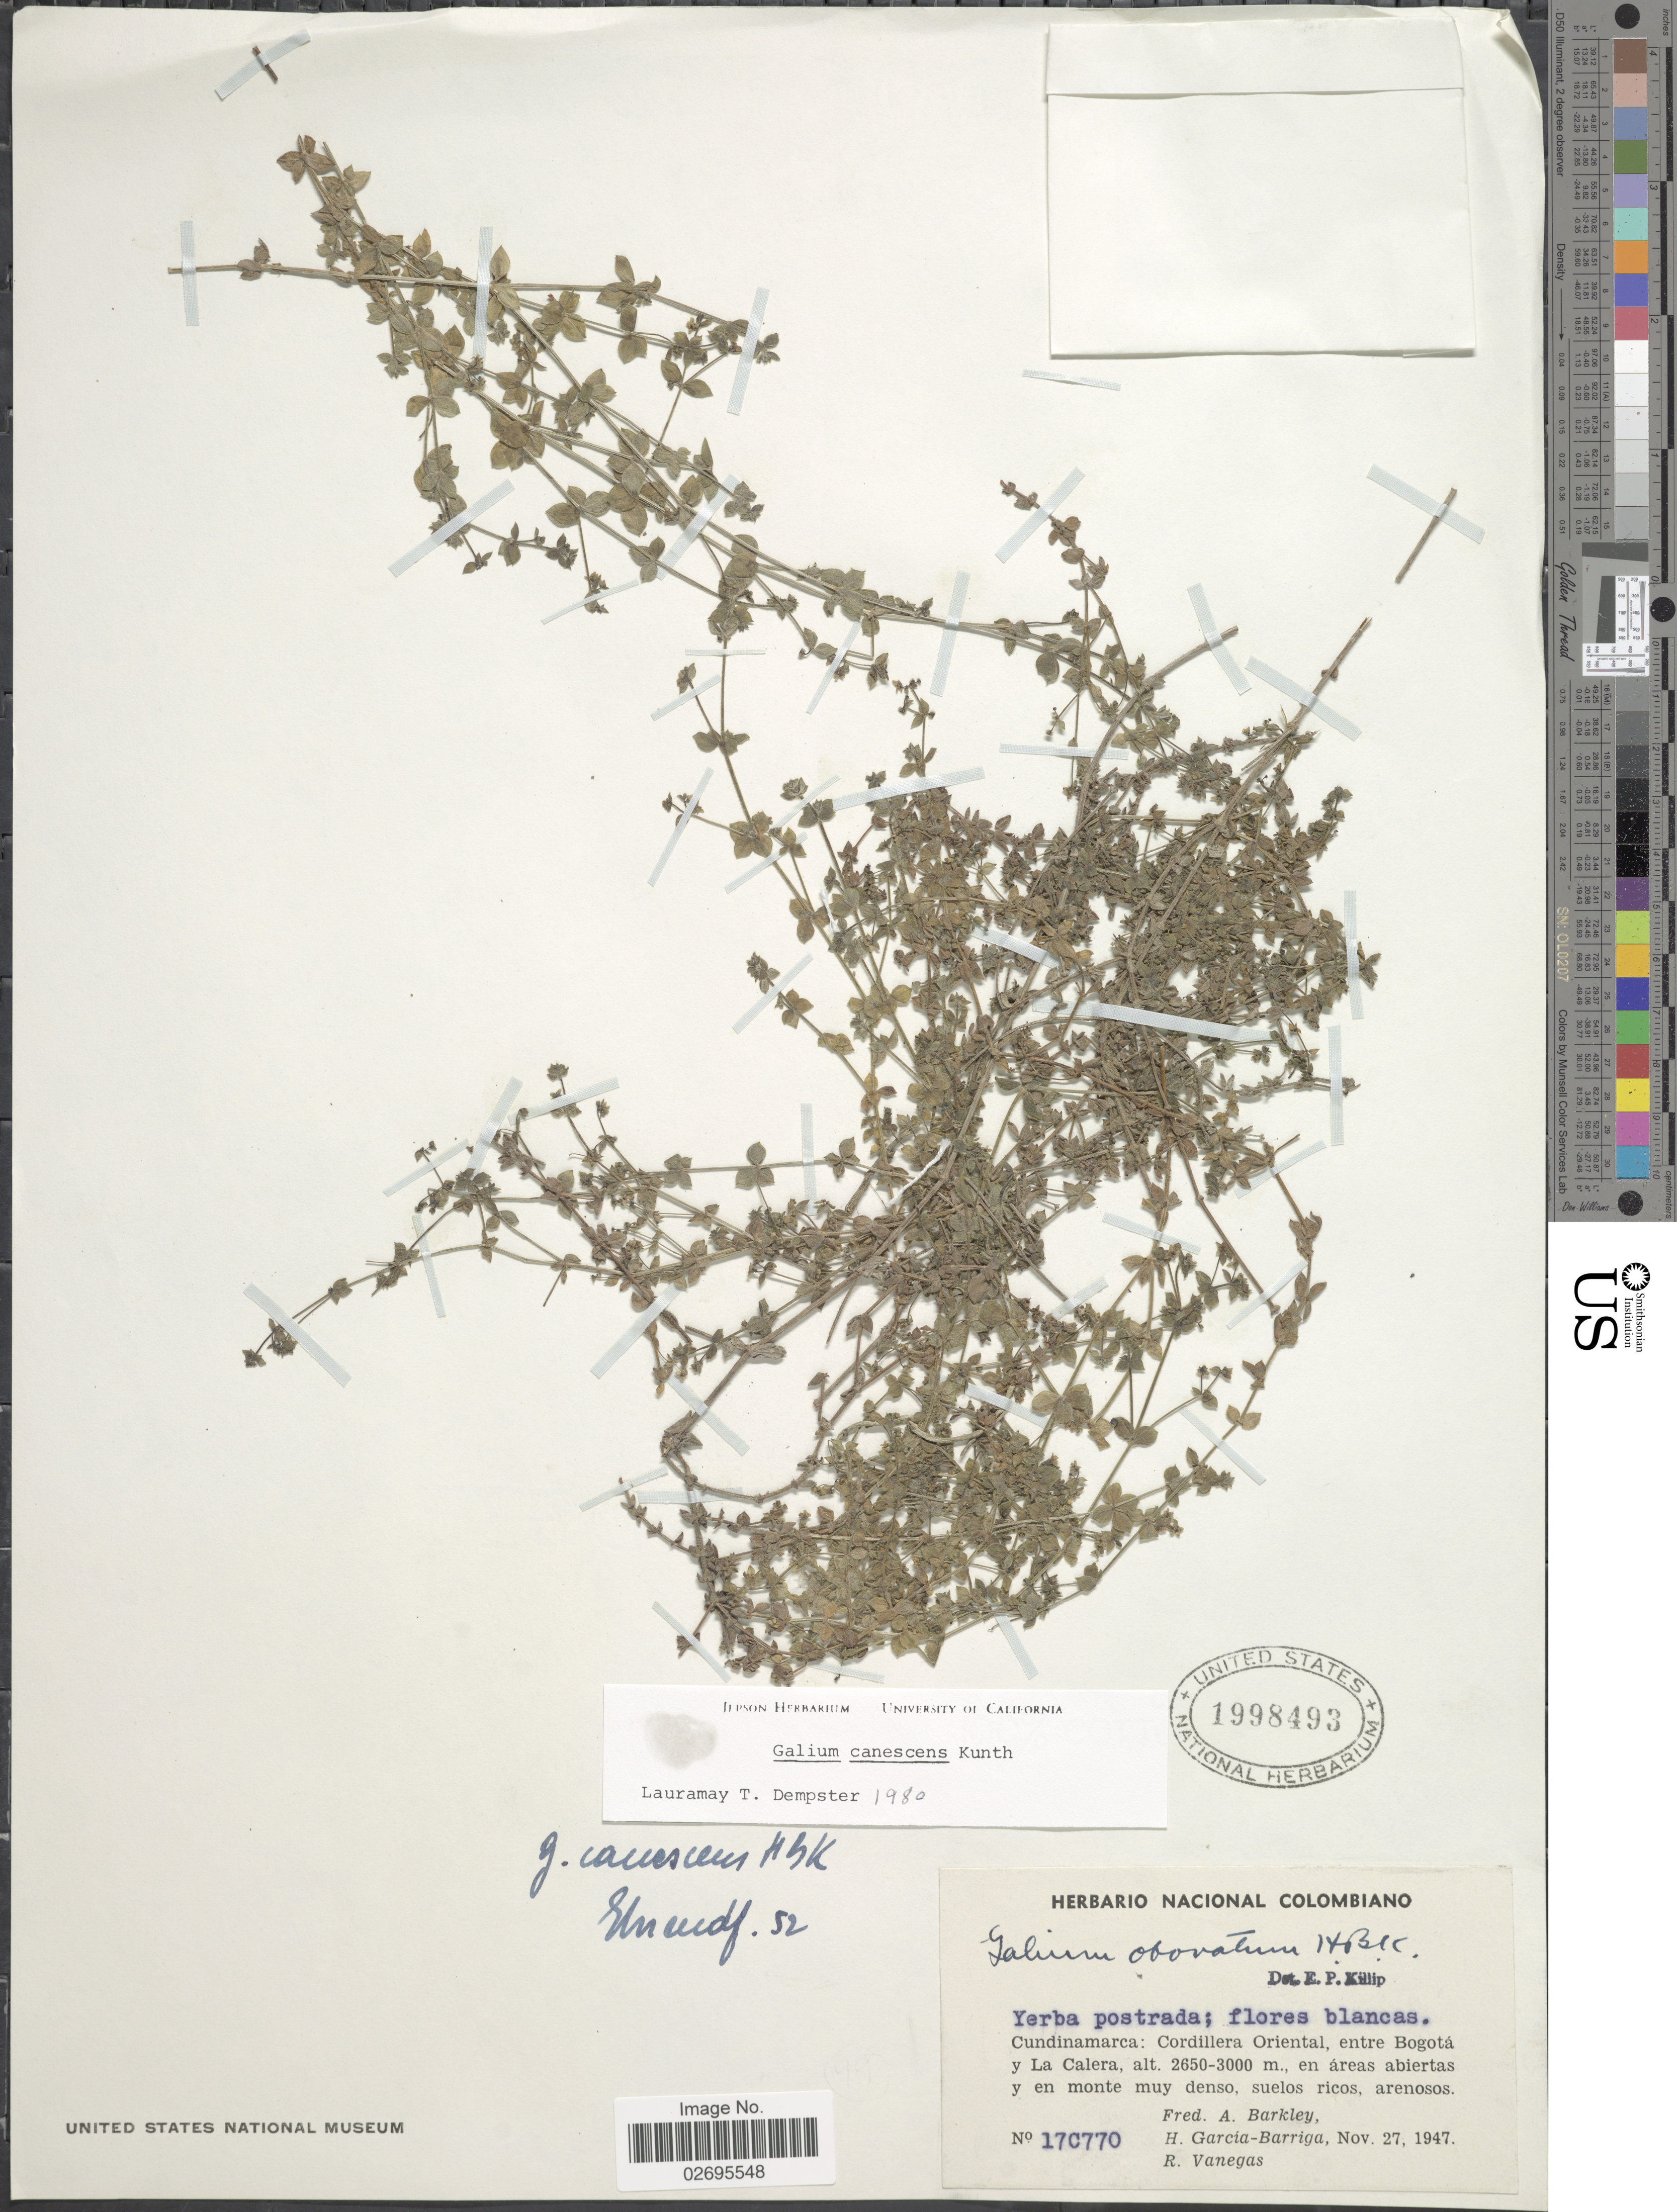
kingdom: Plantae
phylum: Tracheophyta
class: Magnoliopsida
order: Gentianales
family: Rubiaceae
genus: Galium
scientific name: Galium canescens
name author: Kunth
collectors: F. A. Barkley, H. García Barriga & R. Vanegas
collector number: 17C770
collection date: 1947-11-27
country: Colombia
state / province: Cundinamarca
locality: Cordillera Oriental, entre Bogotá y La Calera., en áreas abiertas y en monte muy dense, suelos ricos, arenosos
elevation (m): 2650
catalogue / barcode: US 1998493